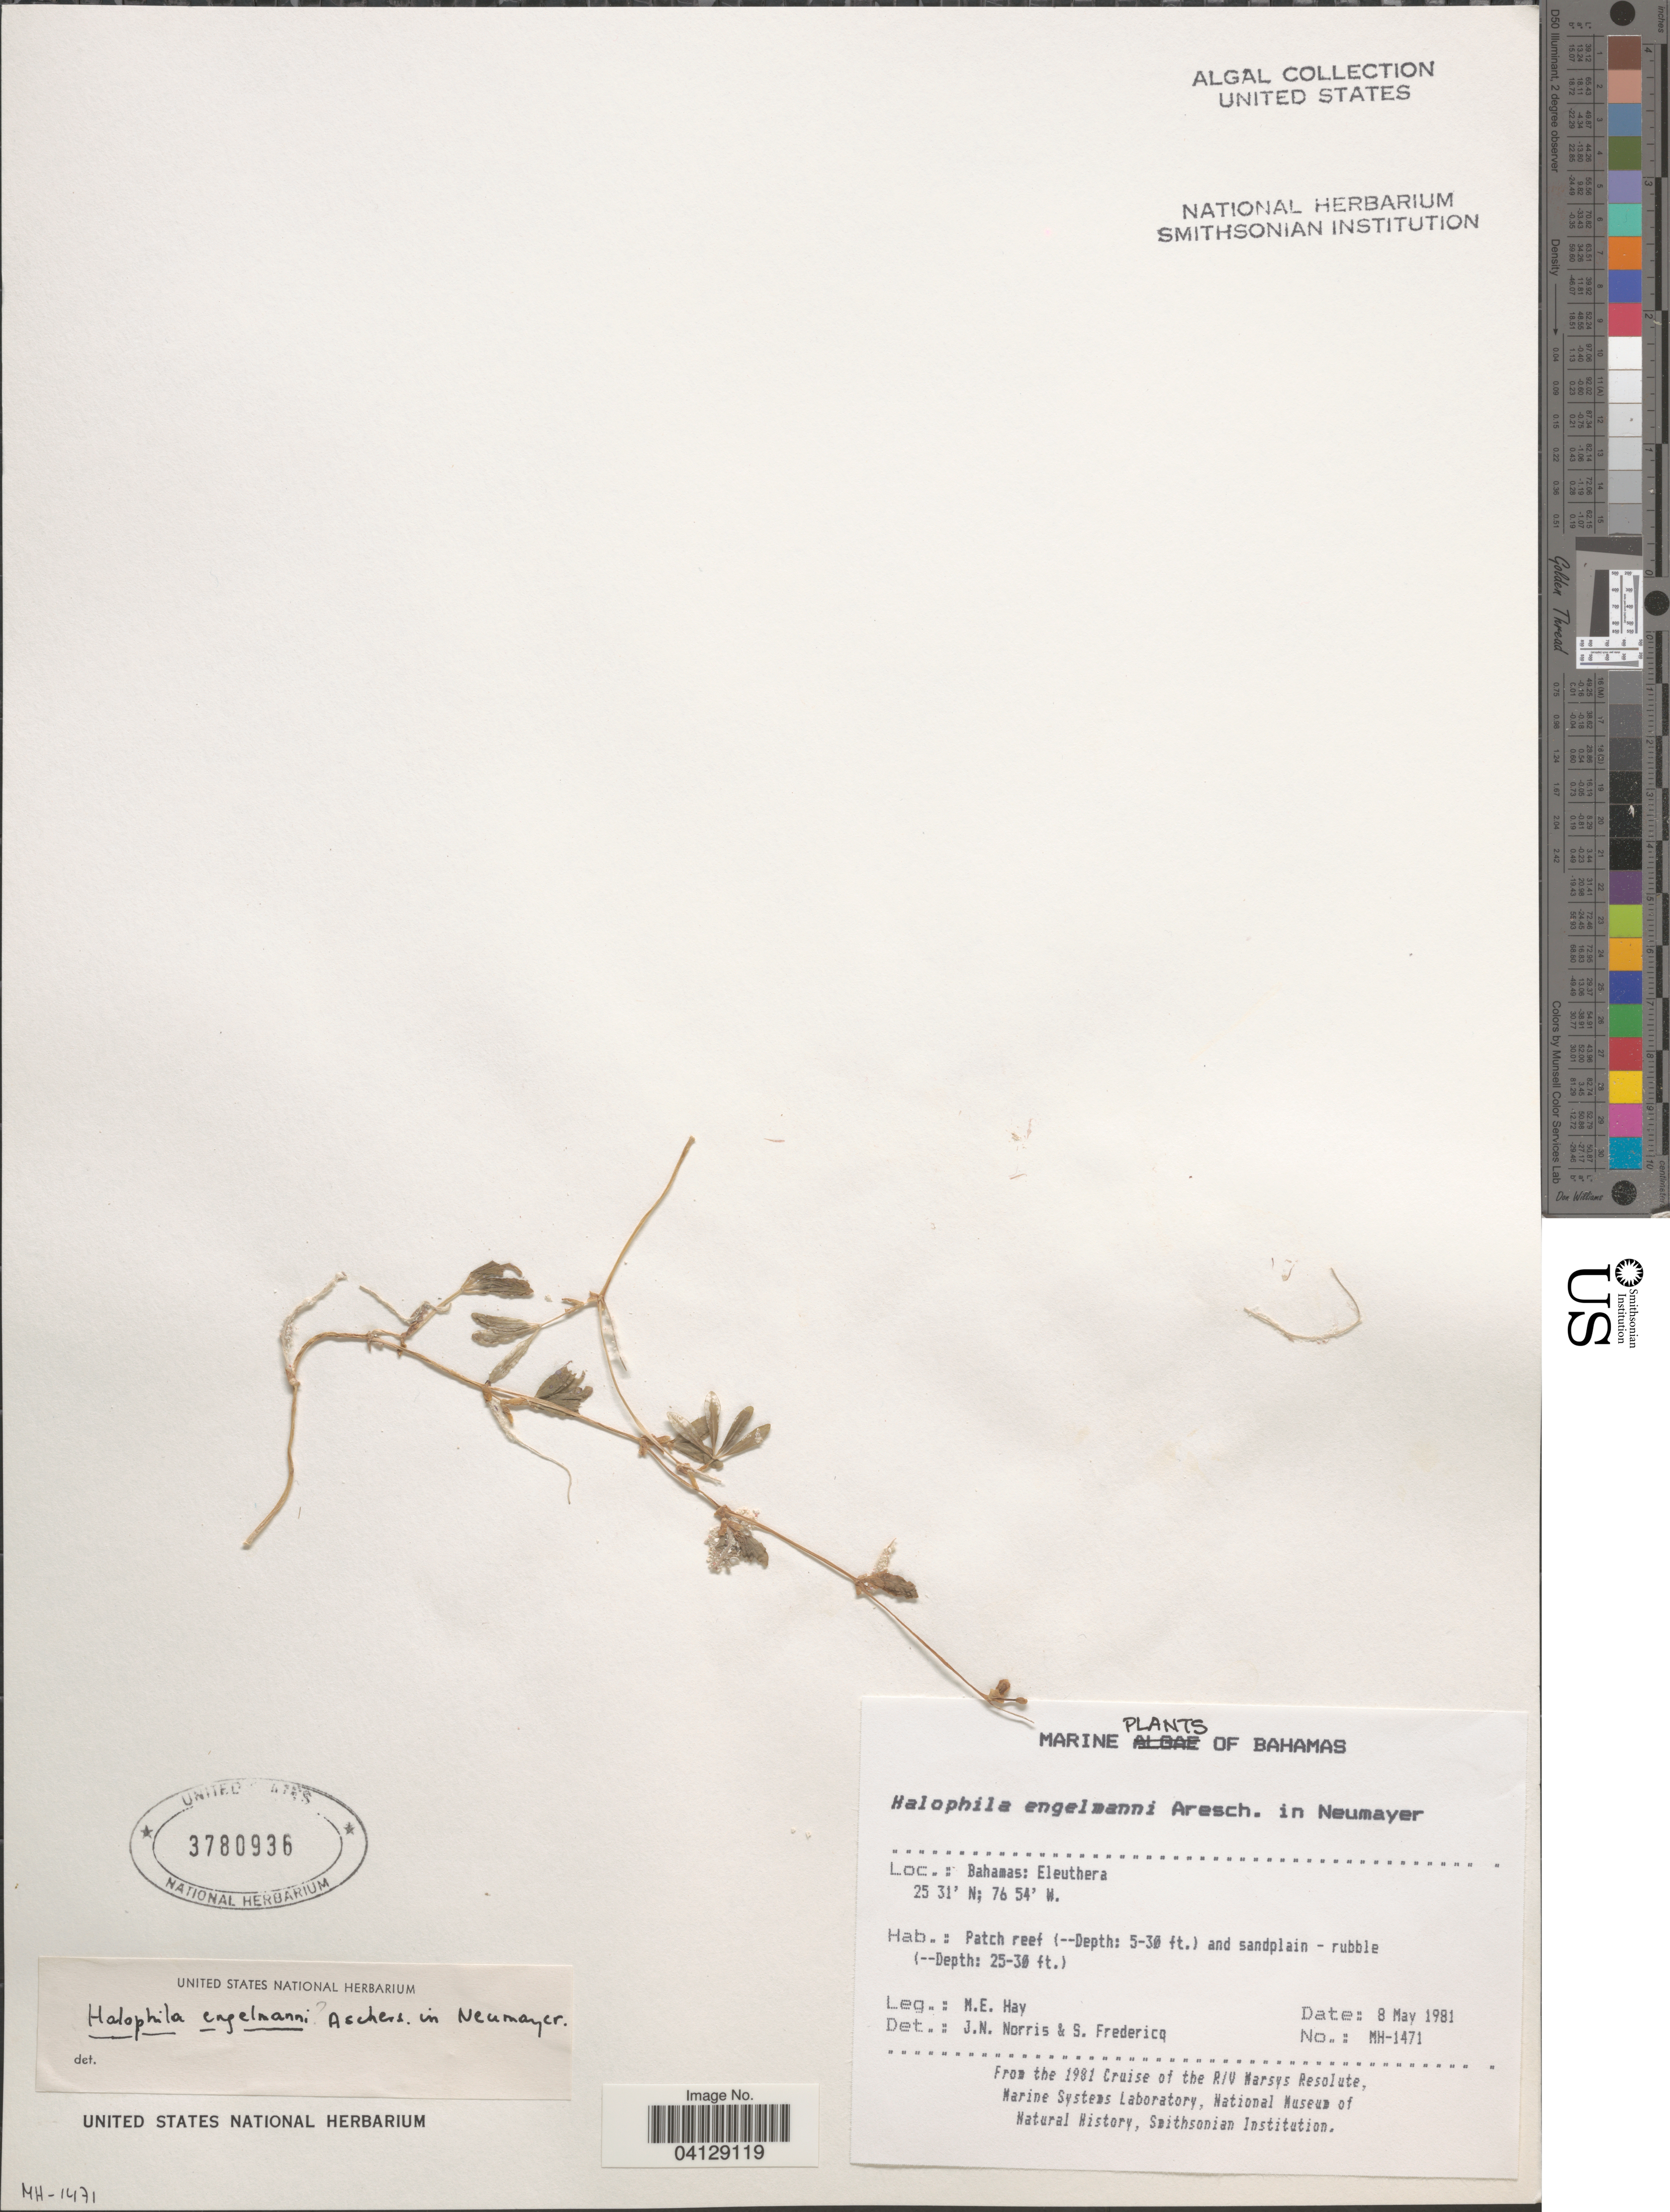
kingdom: Plantae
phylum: Tracheophyta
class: Liliopsida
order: Alismatales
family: Hydrocharitaceae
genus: Halophila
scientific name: Halophila engelmannii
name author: Asch.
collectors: M. E. Hay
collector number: MH-1471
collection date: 1981-05-08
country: Bahamas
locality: Eleuthera.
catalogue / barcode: US 3780936